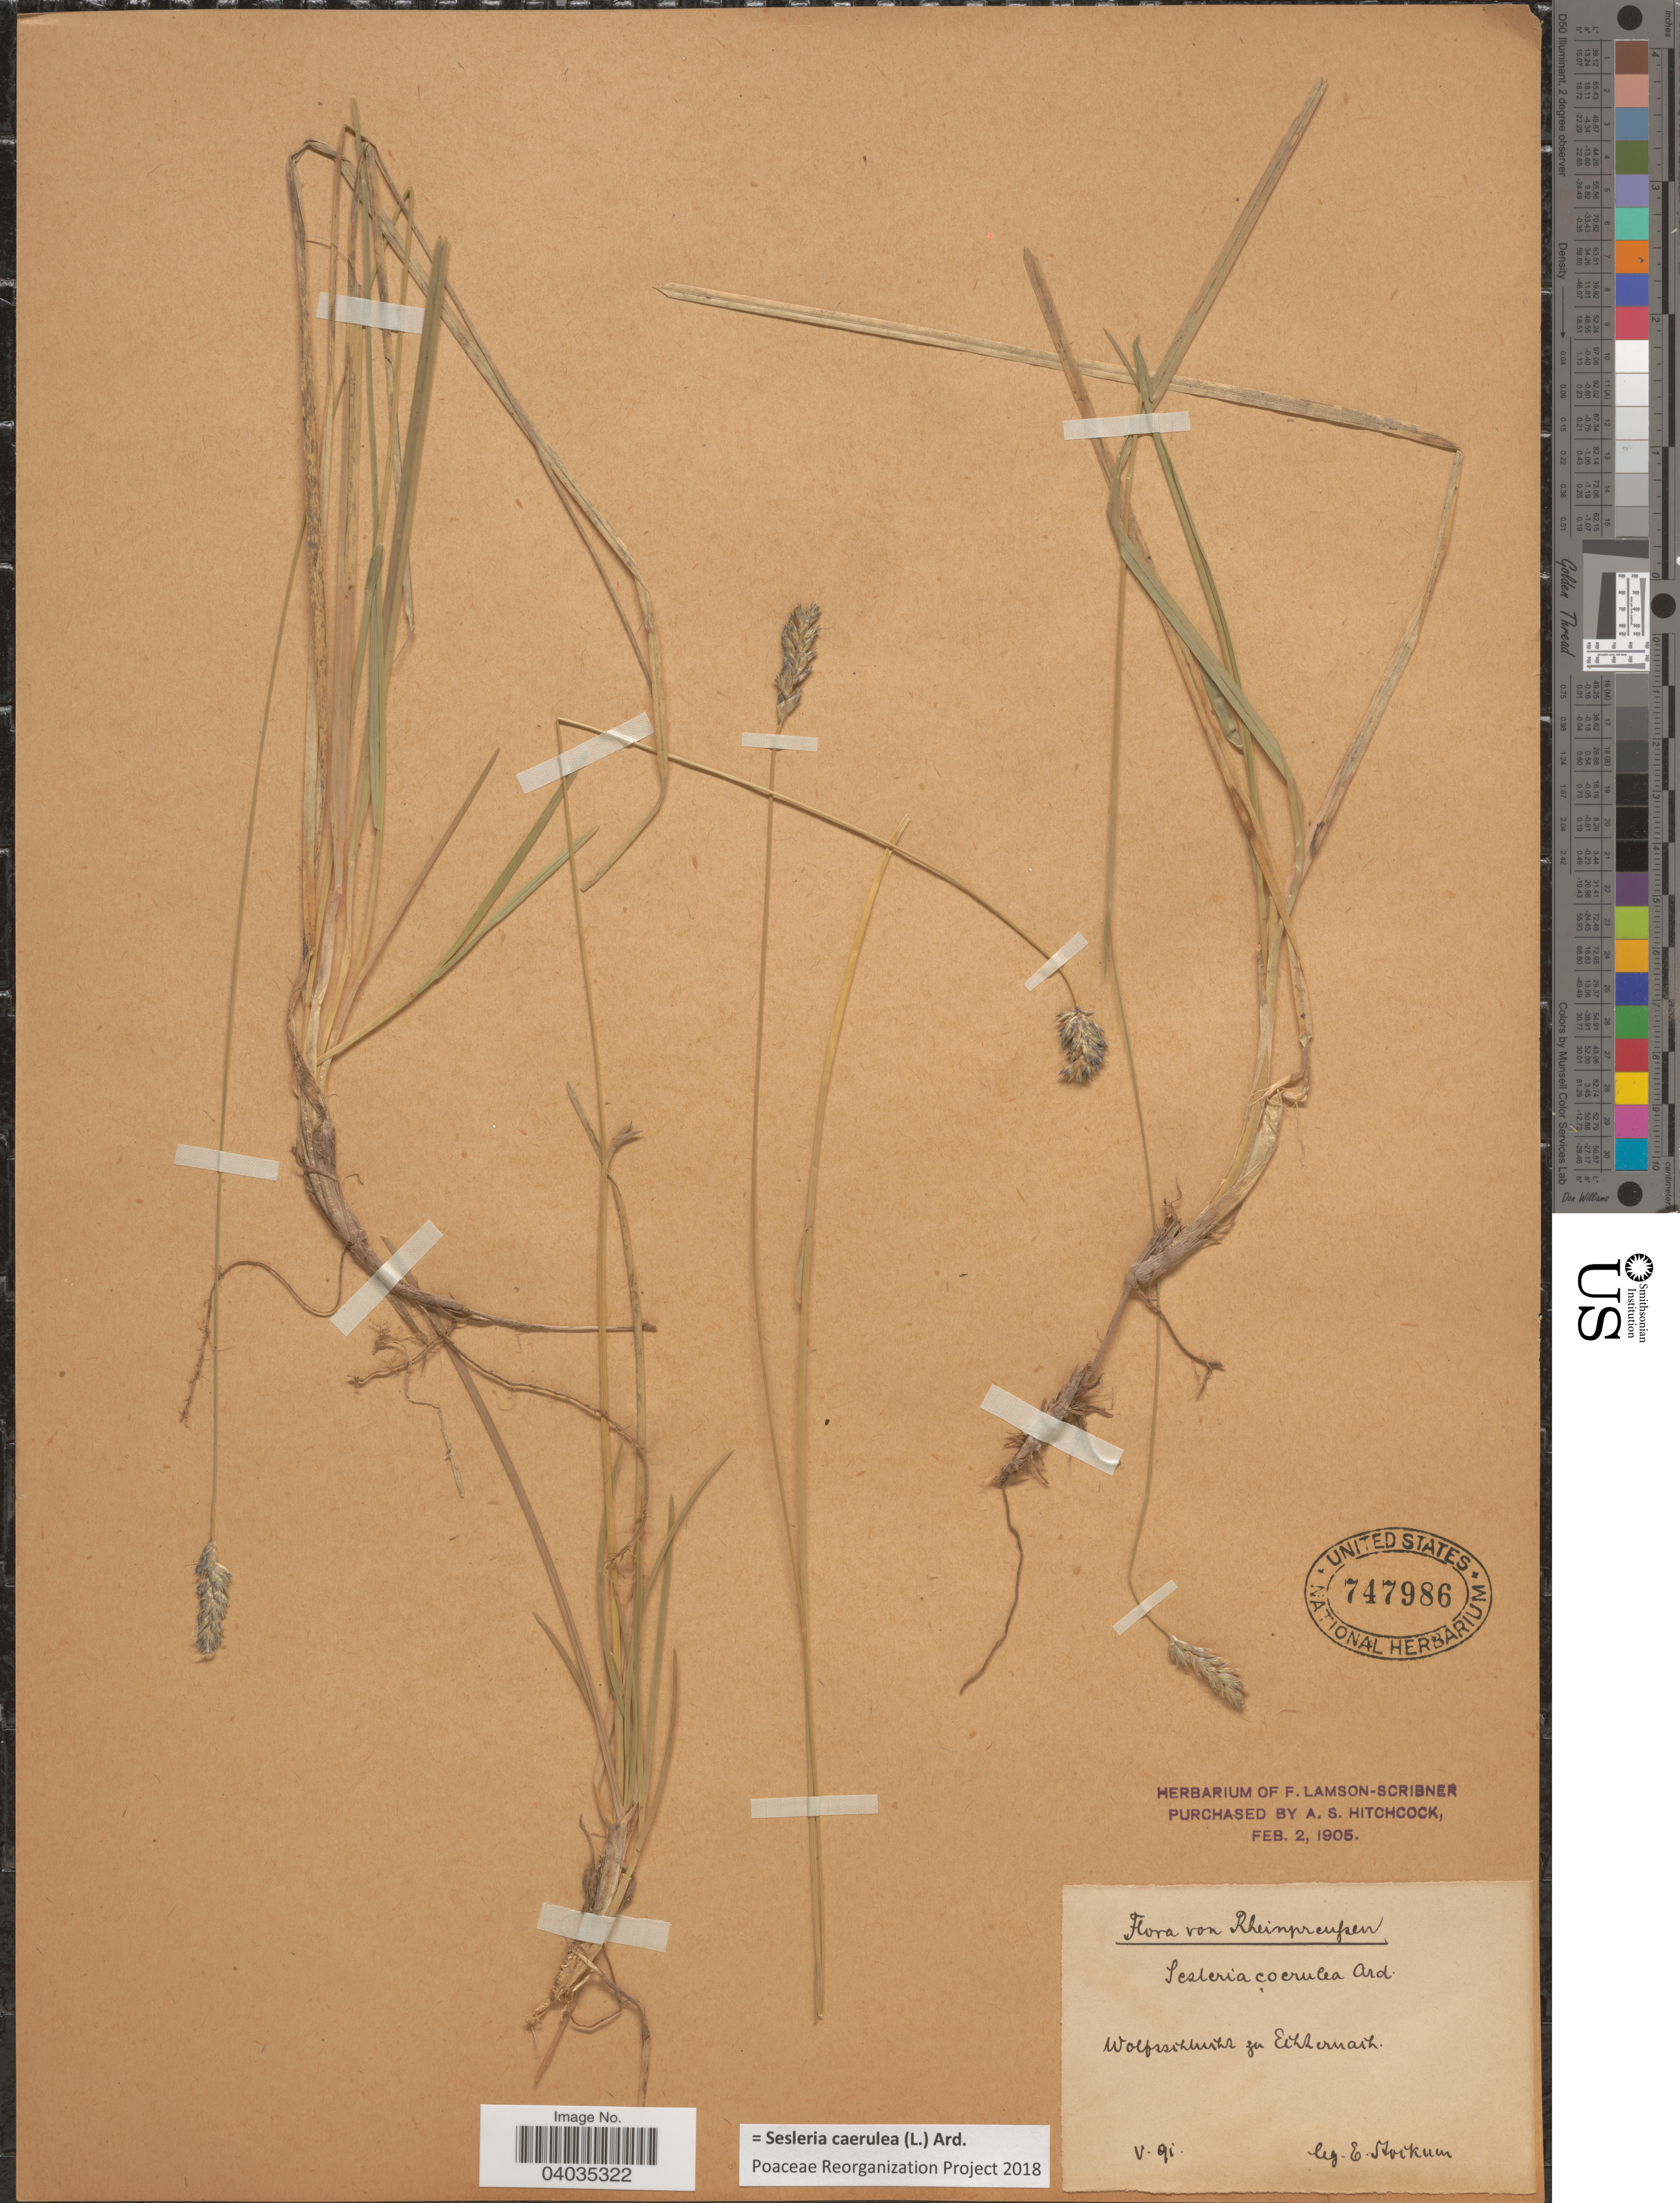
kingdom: Plantae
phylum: Tracheophyta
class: Liliopsida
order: Poales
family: Poaceae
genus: Sesleria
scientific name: Sesleria caerulea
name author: (L.) Ard.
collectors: E. Stockum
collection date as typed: Transcribed d/m/y: /5/91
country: Luxembourg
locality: Rheinpreussen. Wolfsschlucht zu Echternach.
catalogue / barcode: US 747986